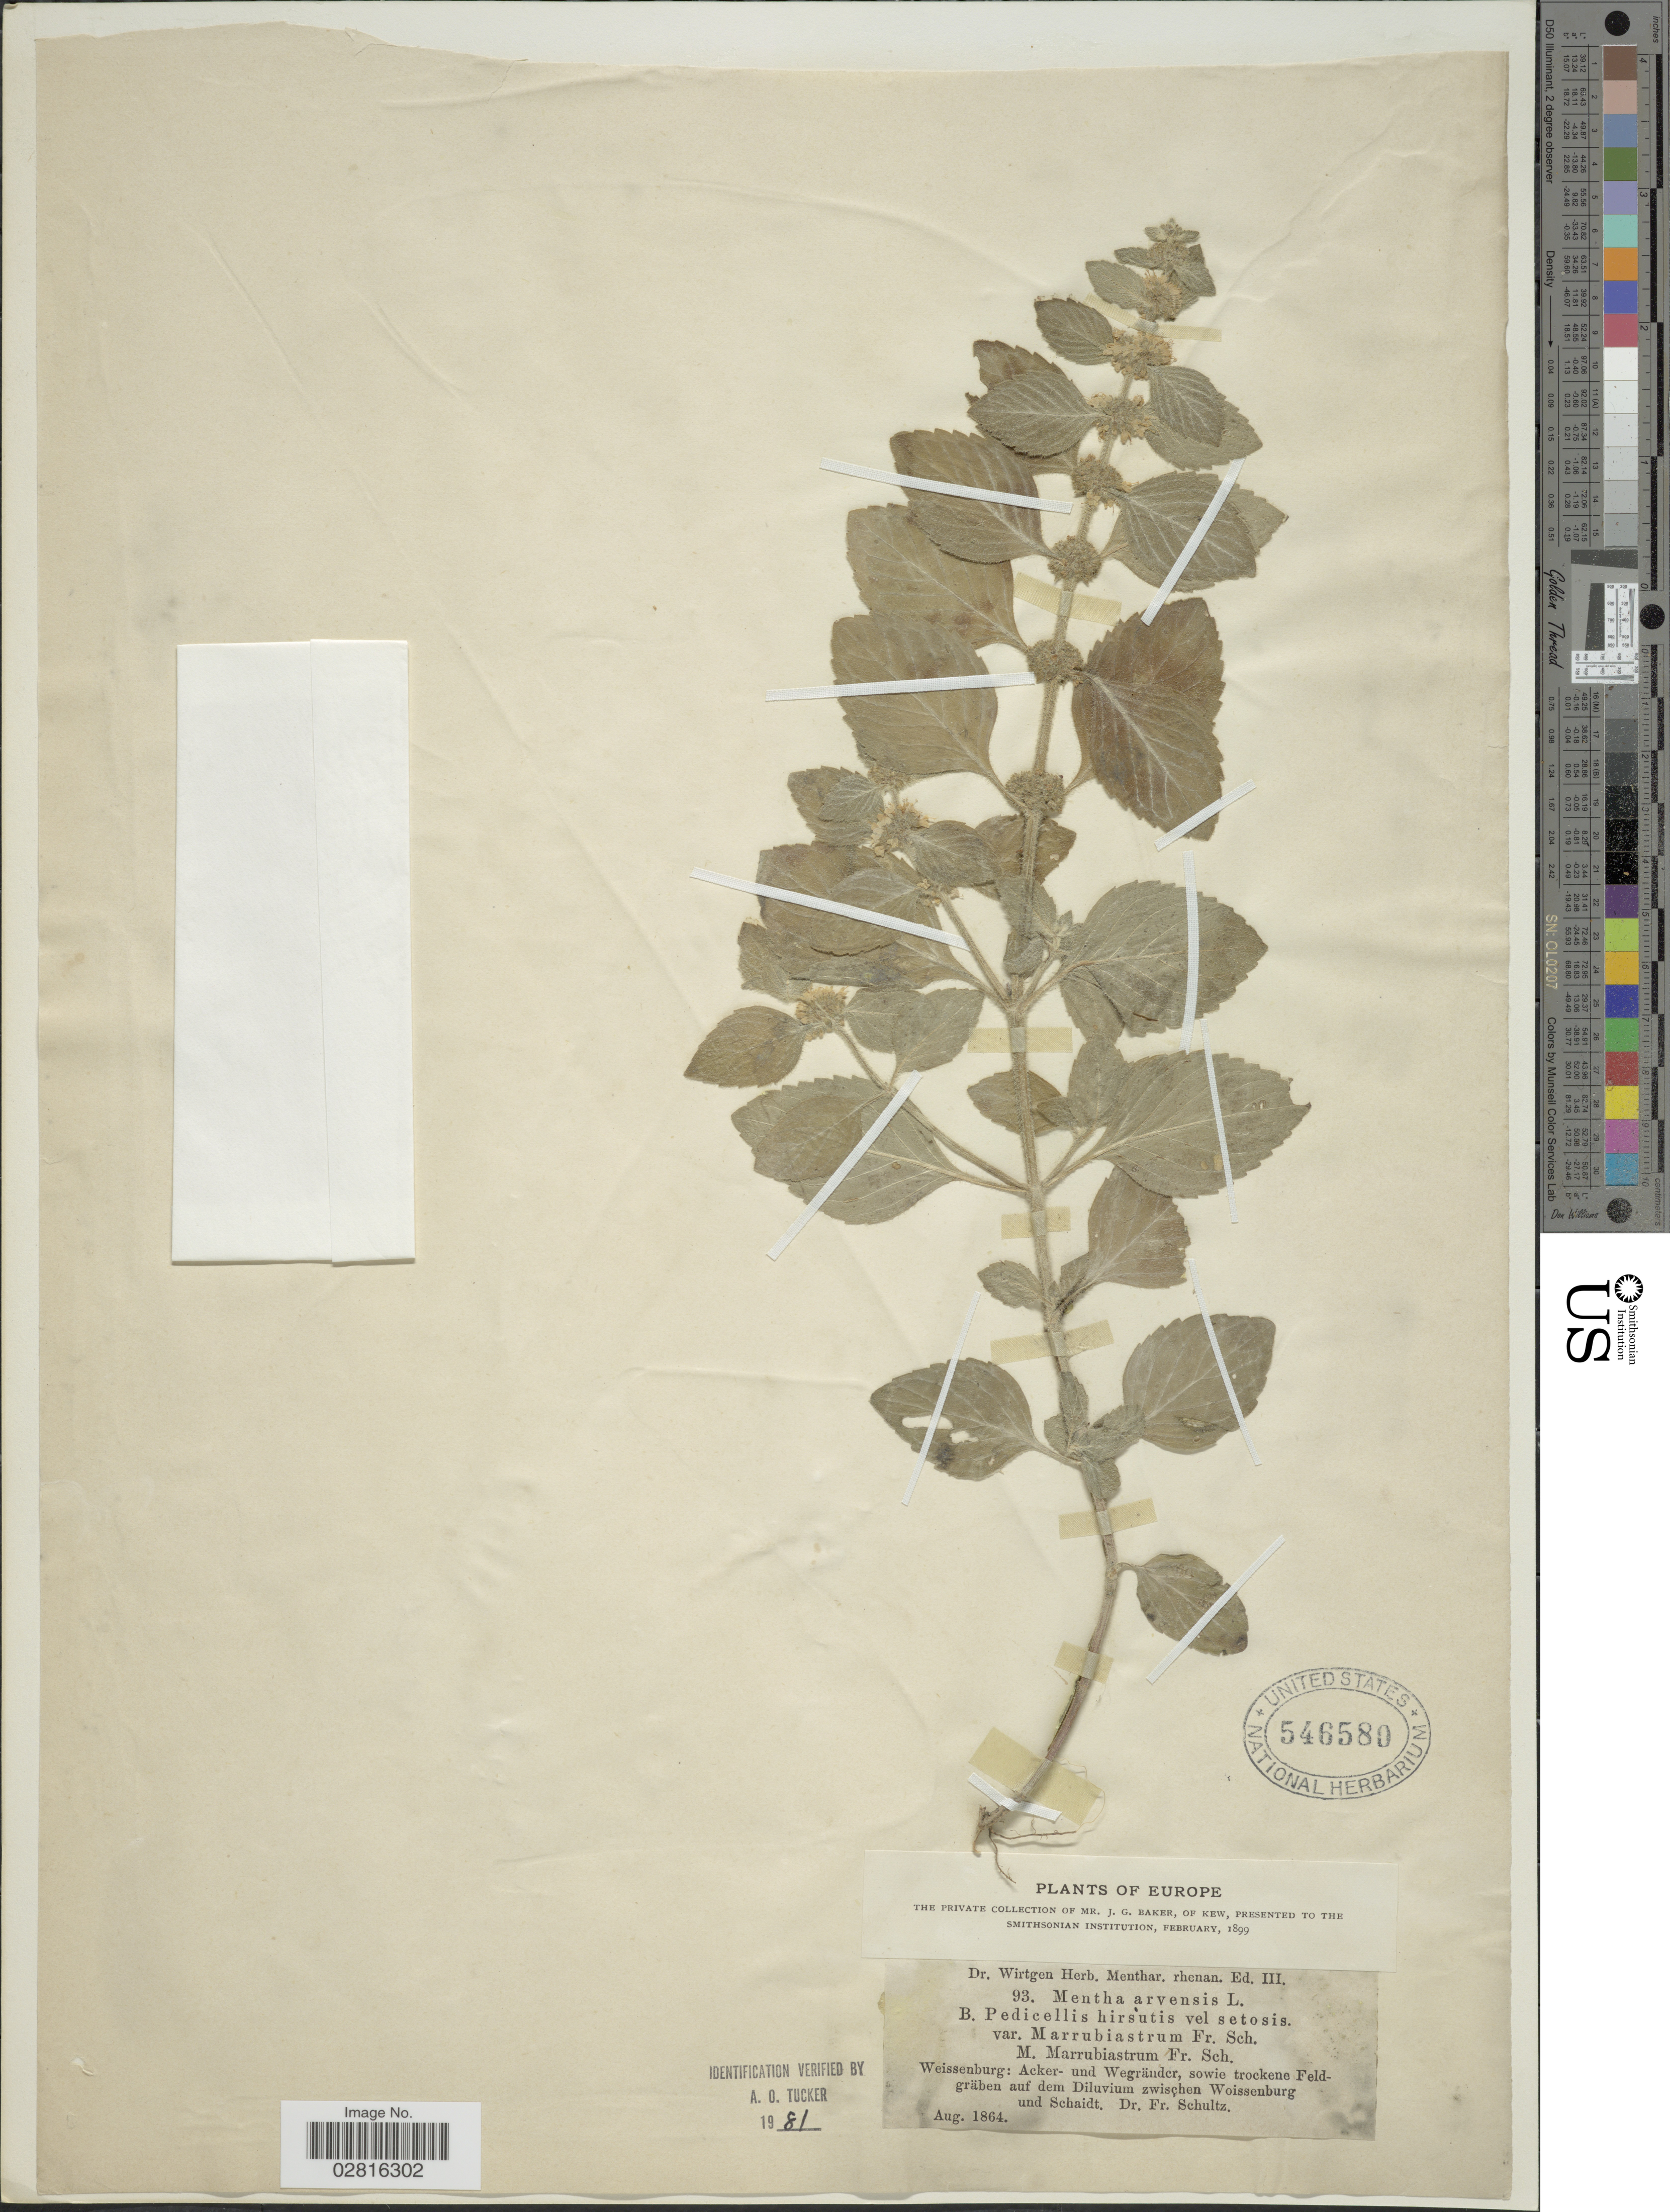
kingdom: Plantae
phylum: Tracheophyta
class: Magnoliopsida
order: Lamiales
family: Lamiaceae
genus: Mentha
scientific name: Mentha arvensis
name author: L.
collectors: F. Schultz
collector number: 93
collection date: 1864-08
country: Germany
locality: Europe. Weissenburg: Acker- und Wegränder, sowie trockene Feld-gräben auf dem Diluvium zwischen Woissenburg und Schaidt.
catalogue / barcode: US 546580